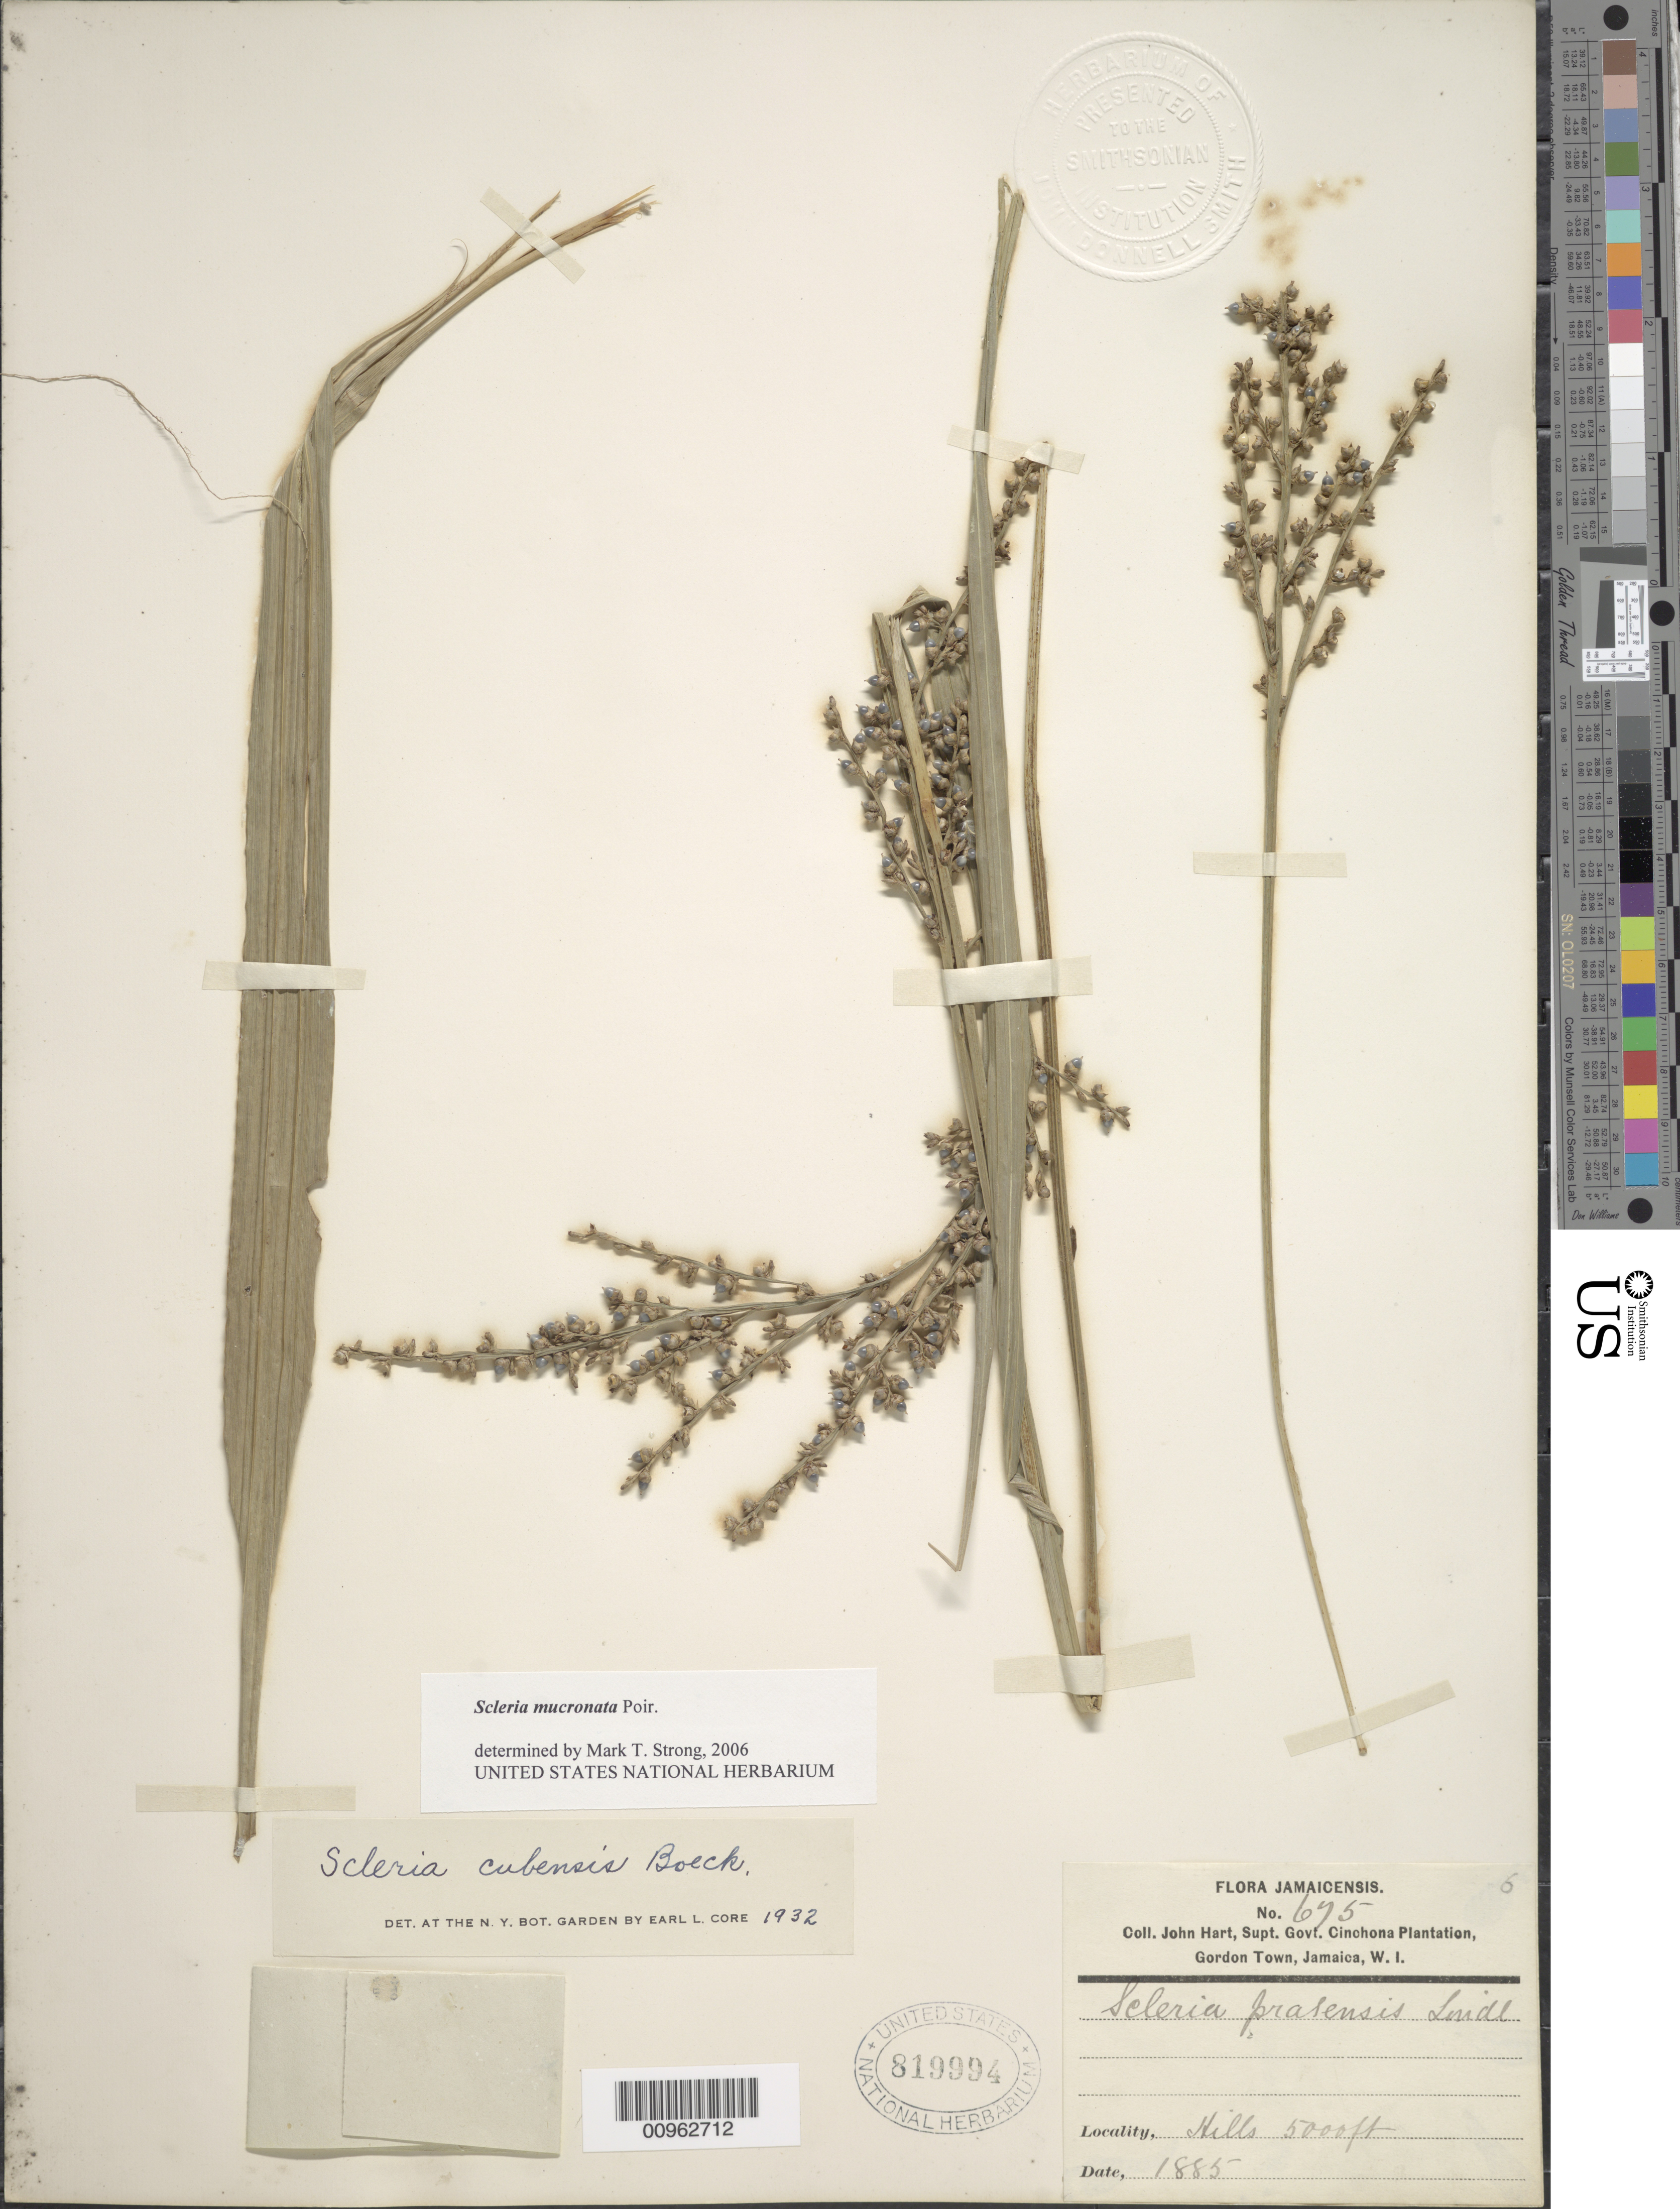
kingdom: Plantae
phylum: Tracheophyta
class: Liliopsida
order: Poales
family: Cyperaceae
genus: Scleria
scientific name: Scleria mucronata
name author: Poir.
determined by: Strong, M. T., (US), Smithsonian Institution - National Museum of Natural History (UNITED STATES)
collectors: J. Hart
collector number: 675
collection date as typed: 1885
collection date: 1885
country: Jamaica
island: Jamaica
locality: Gordon Town, Supt. Govt. Cinchona Plantation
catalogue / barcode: US 819994